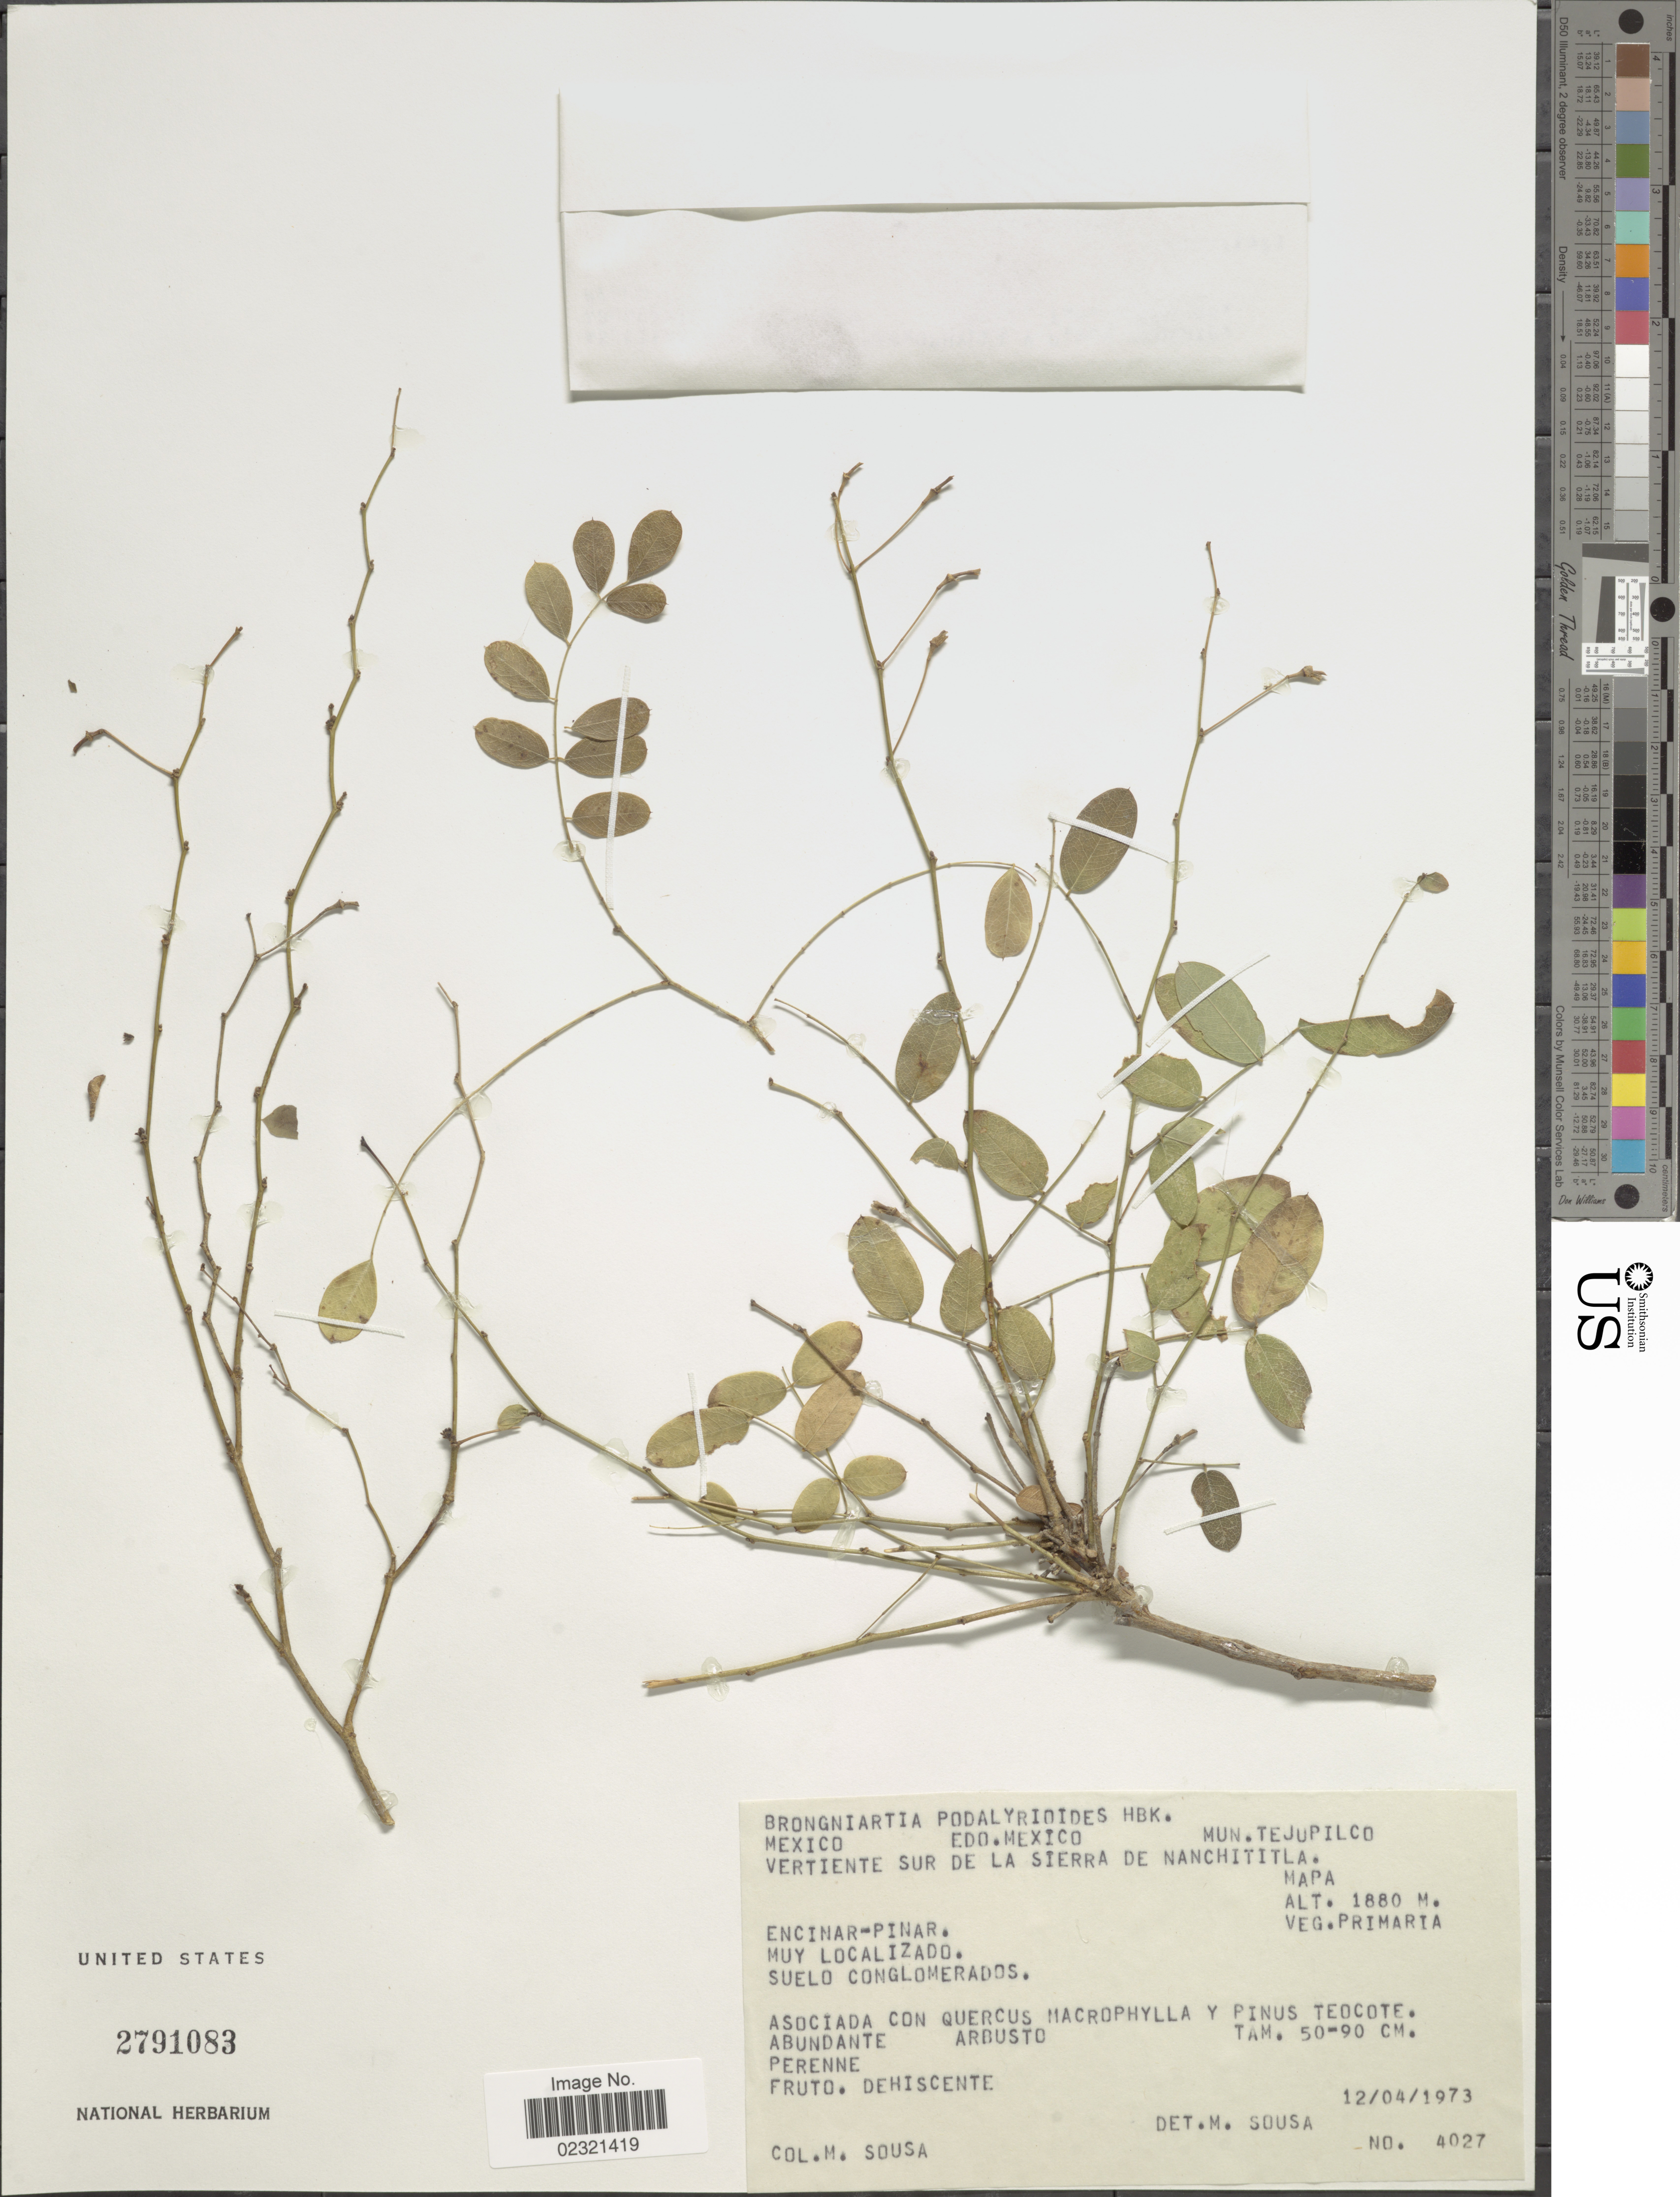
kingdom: Plantae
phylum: Tracheophyta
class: Magnoliopsida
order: Fabales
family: Fabaceae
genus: Brongniartia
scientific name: Brongniartia podalyrioides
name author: Kunth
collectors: M. Sousa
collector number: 4027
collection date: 1973-04-12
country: Mexico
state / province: México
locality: Mun. Tejupilco. Vetiente sur de la Sierra de Nanchititla. Mapa.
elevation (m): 1880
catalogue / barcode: US 2791083